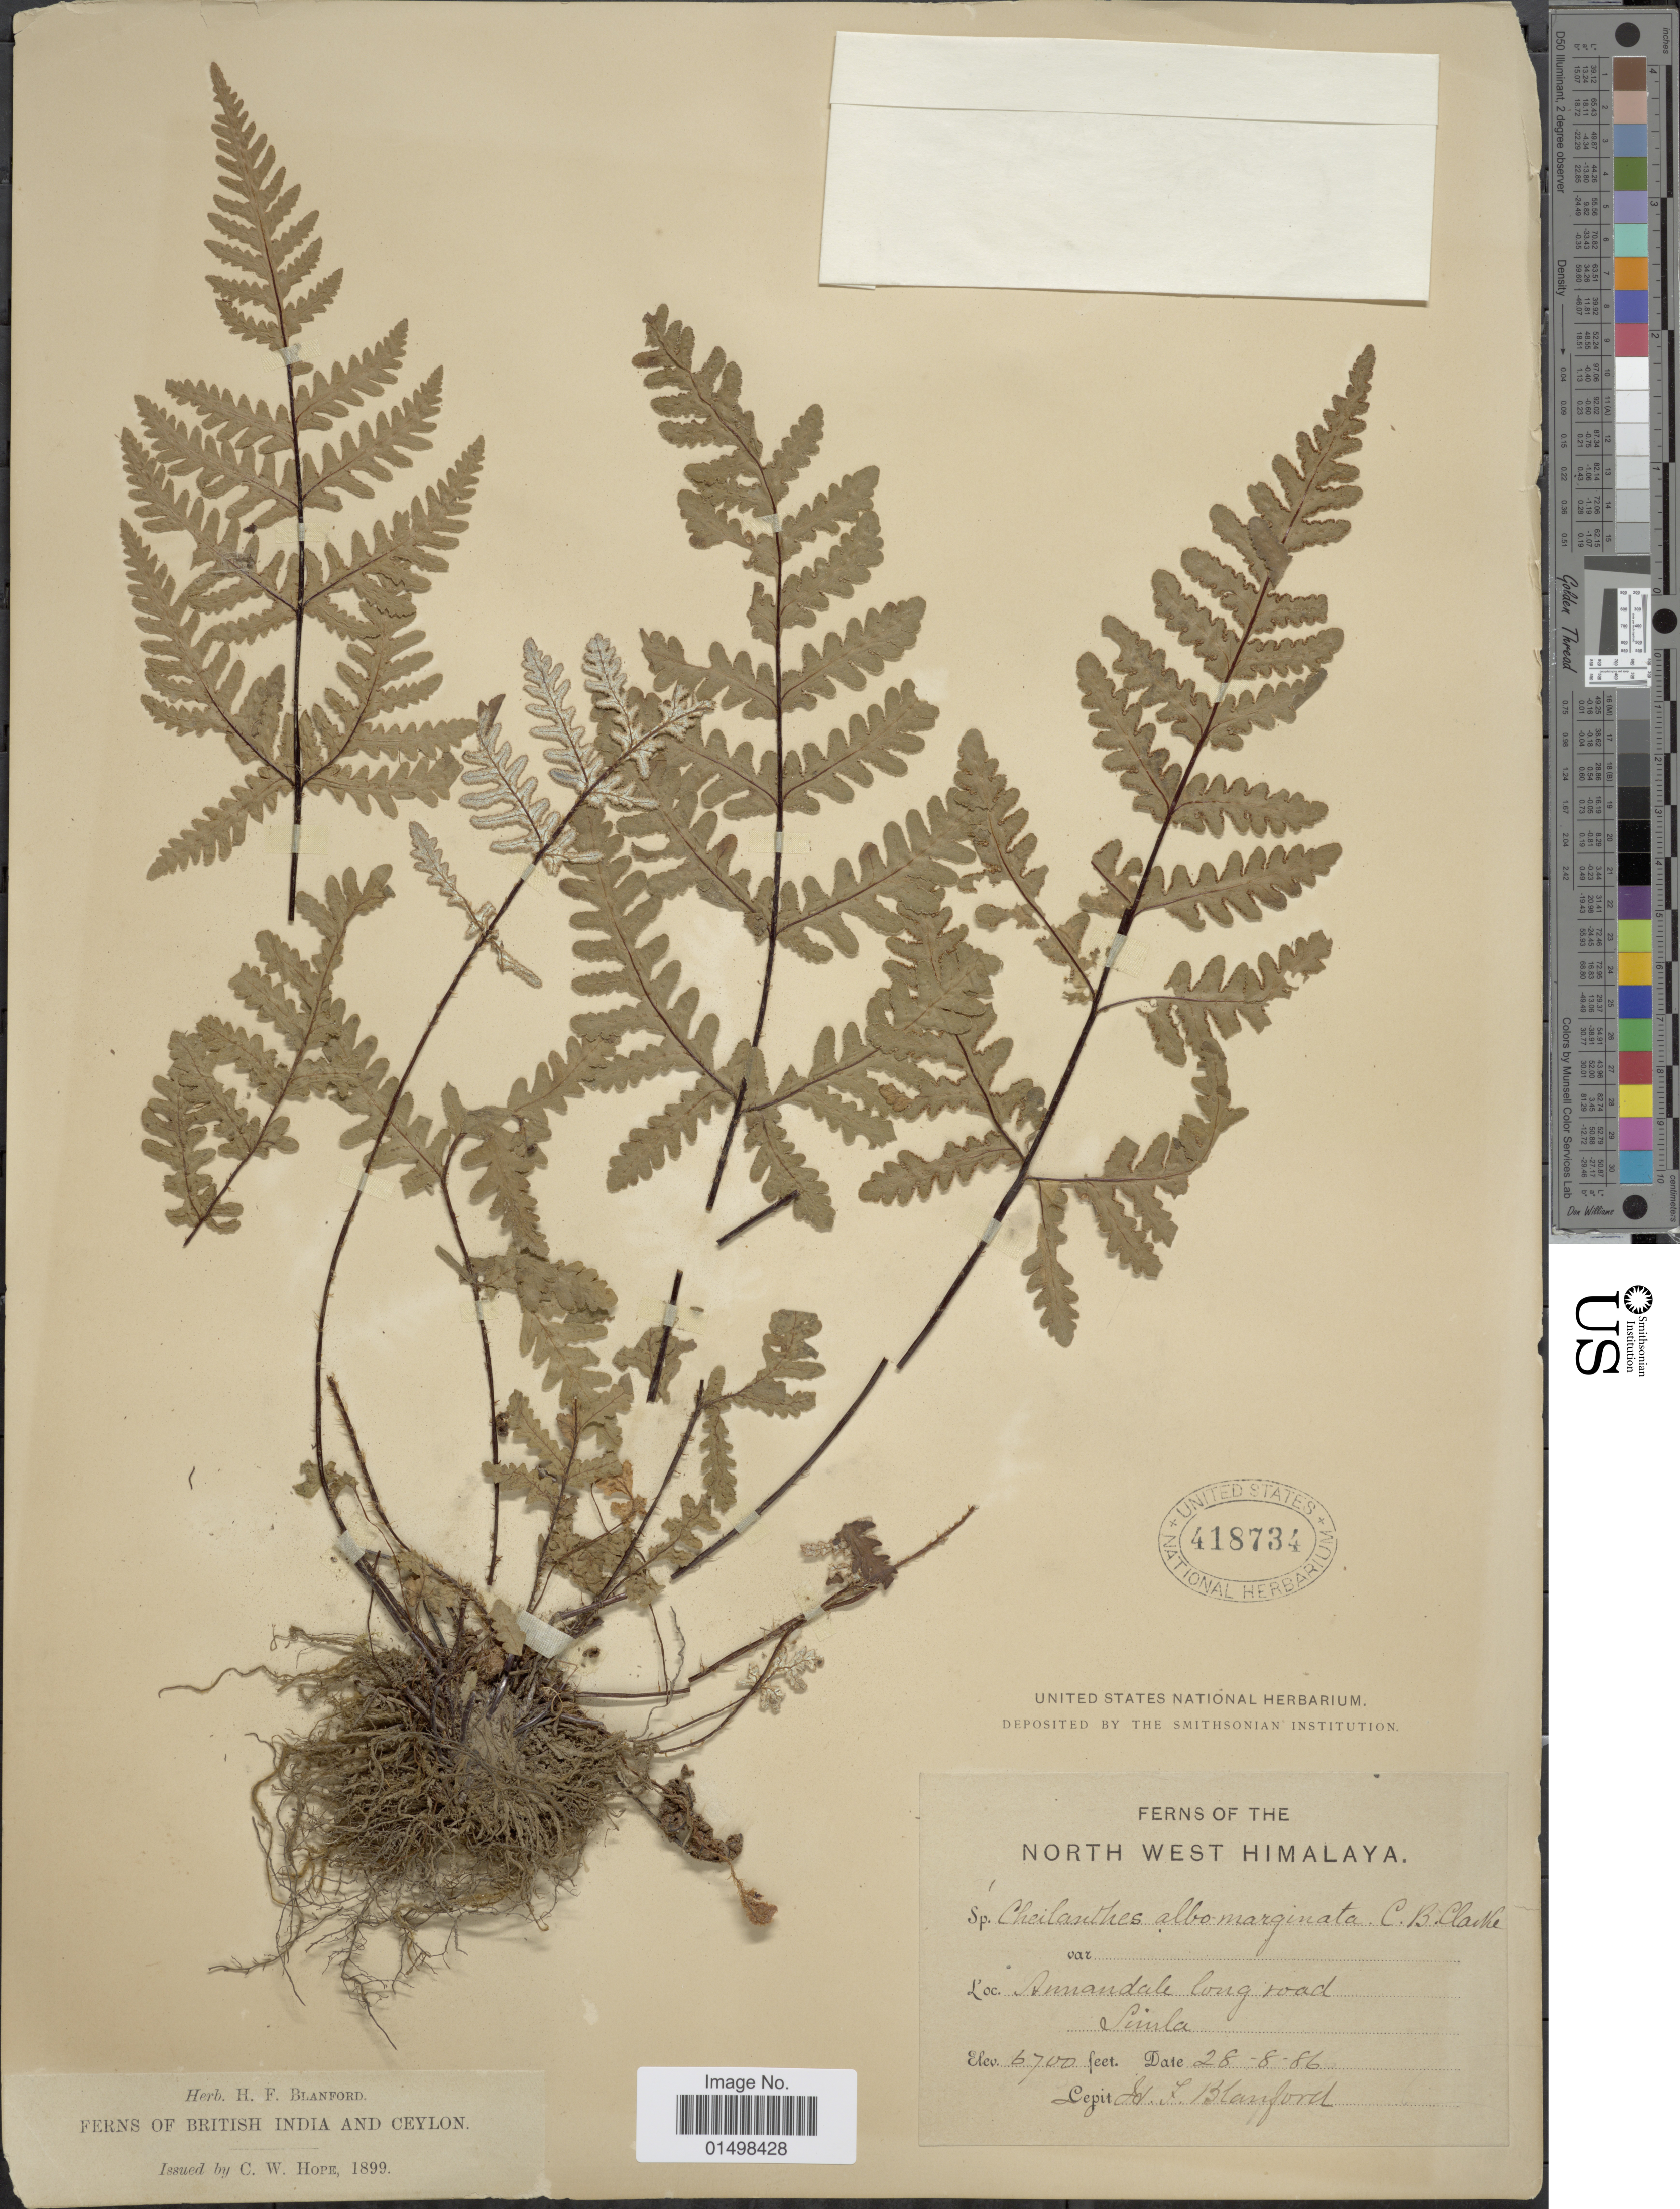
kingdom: Plantae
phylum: Tracheophyta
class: Polypodiopsida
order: Polypodiales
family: Pteridaceae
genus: Aleuritopteris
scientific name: Aleuritopteris albomarginata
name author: (C.B. Clarke) Ching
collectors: H. Blanford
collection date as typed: Transcribed d/m/y: 28/8/86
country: India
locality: Ferns of the North West Himalaya, Annandale long road Simla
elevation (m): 2042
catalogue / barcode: US 418734